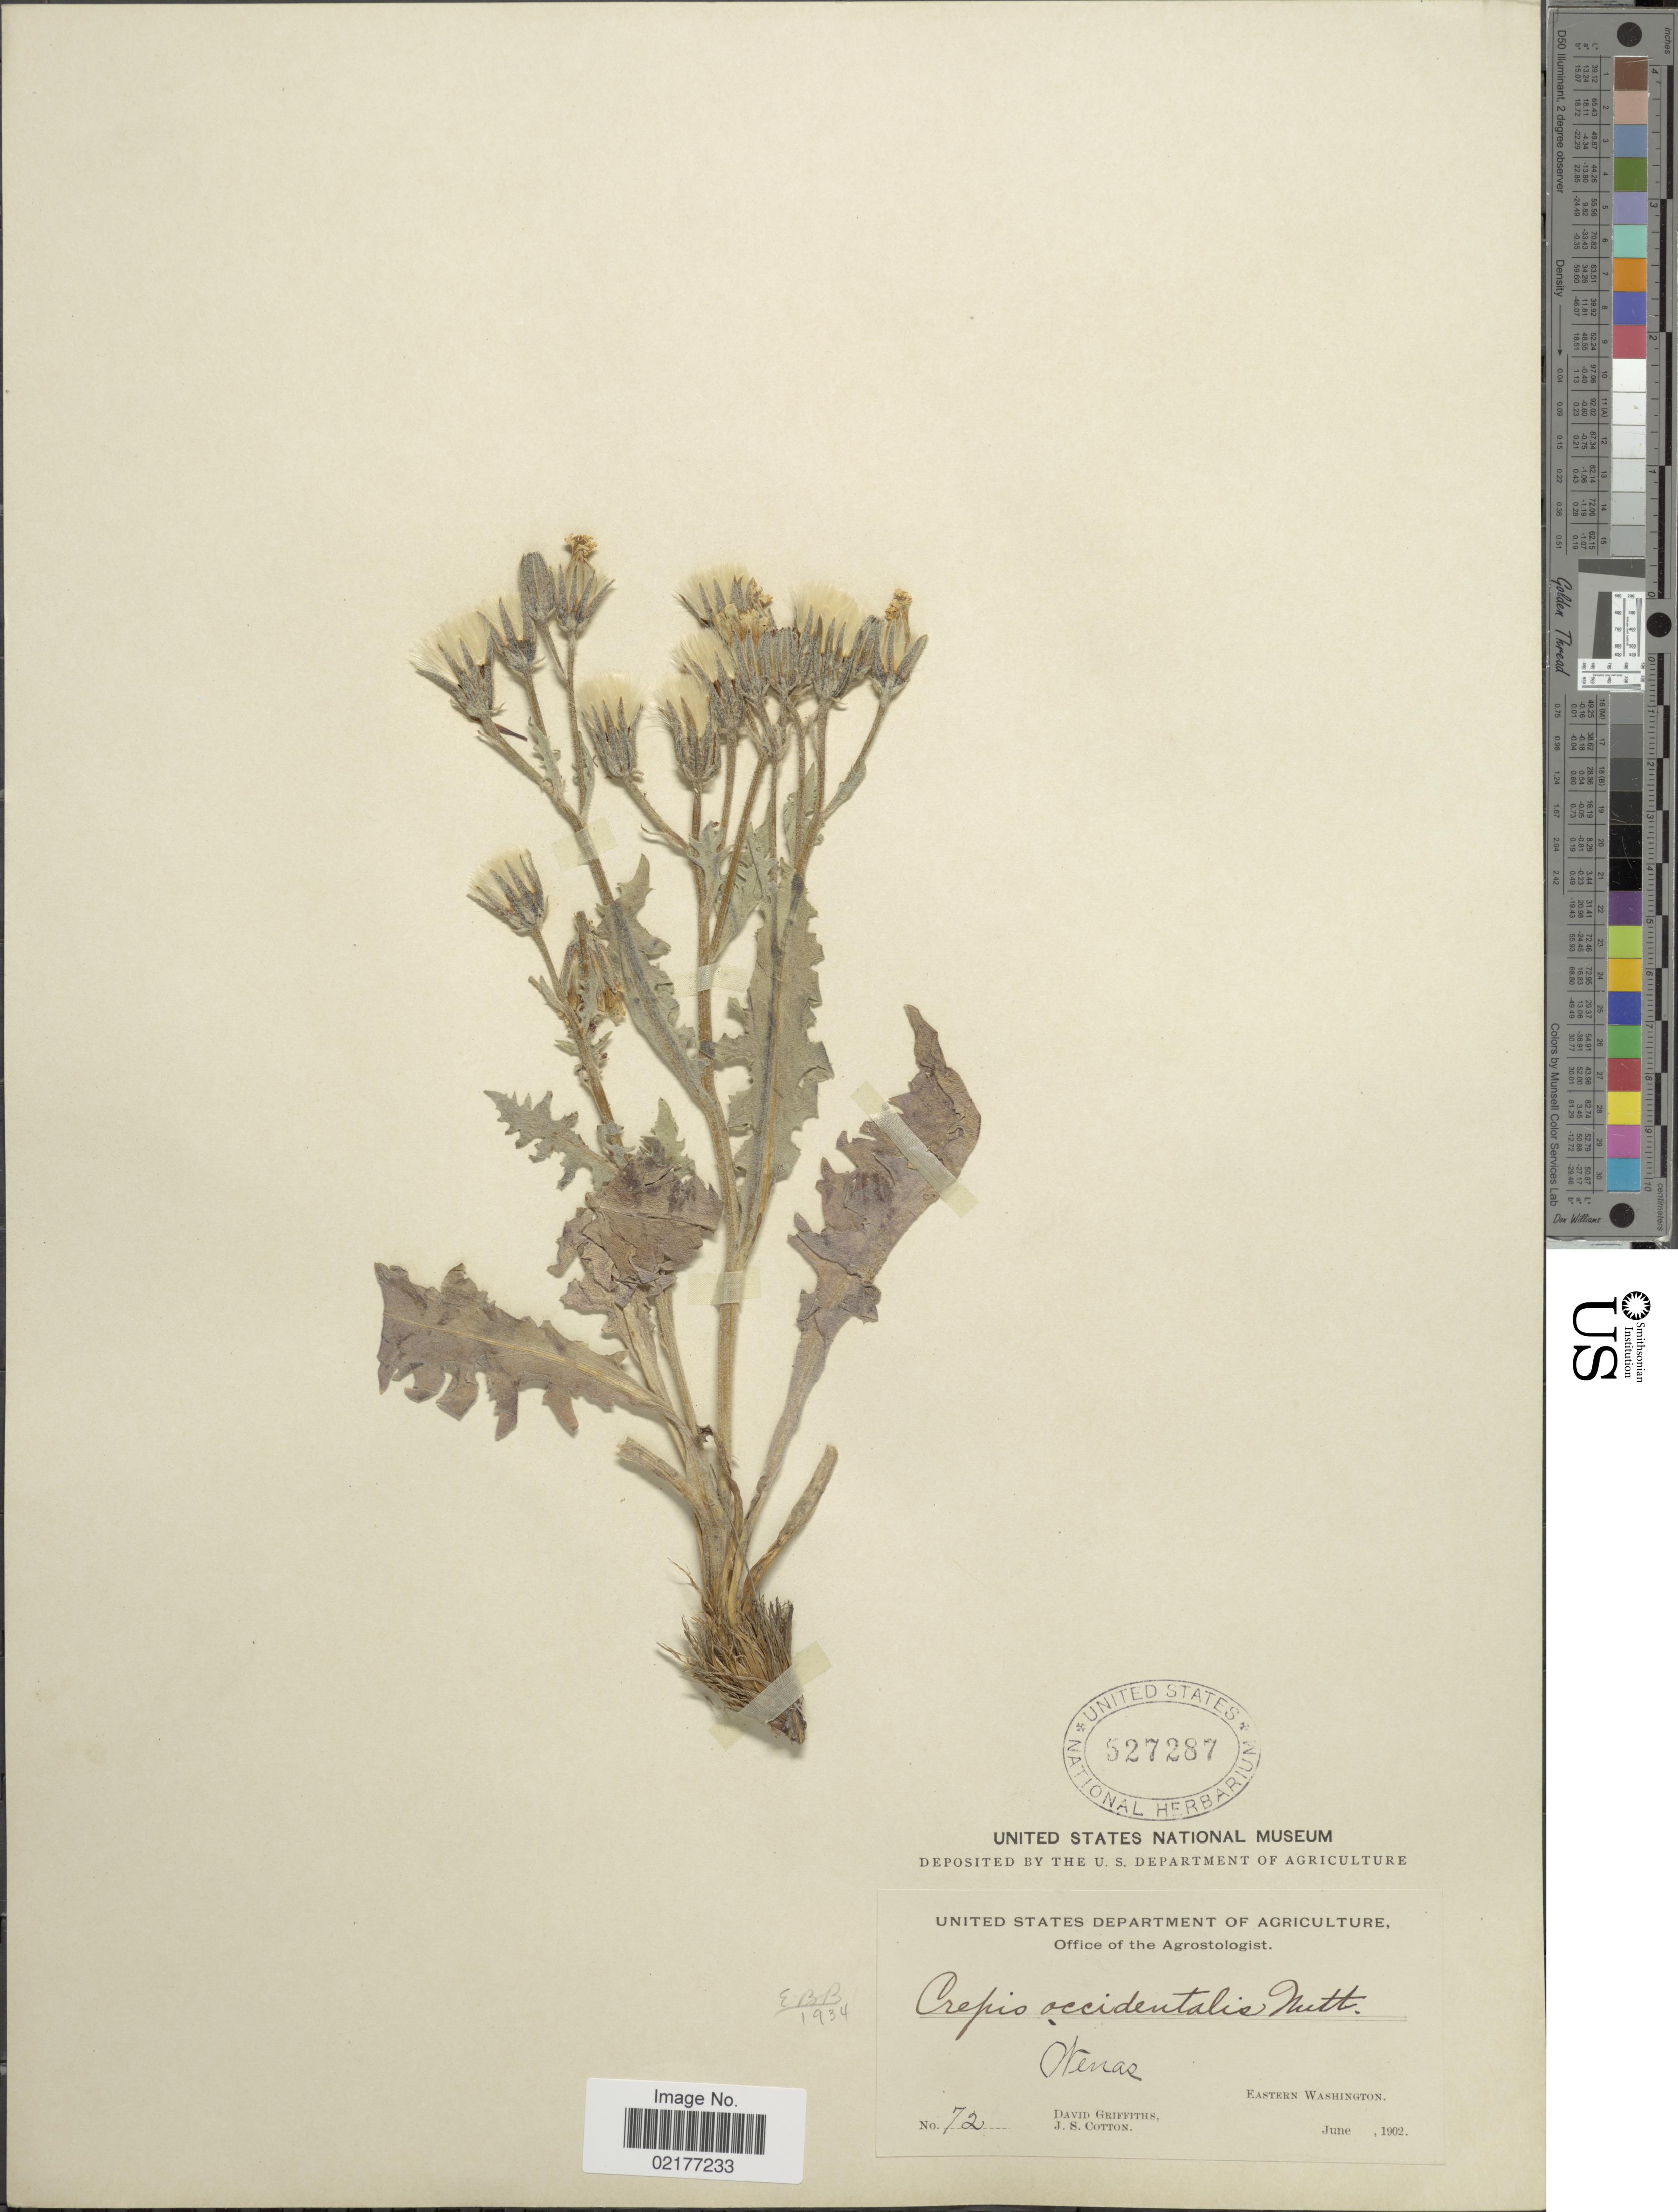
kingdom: Plantae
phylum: Tracheophyta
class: Magnoliopsida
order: Asterales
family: Asteraceae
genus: Crepis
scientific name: Crepis occidentalis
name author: Nutt.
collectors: D. Griffiths & J. S. Cotton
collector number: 72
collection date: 1902-06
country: United States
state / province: Washington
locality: Wenas, Eastern Washington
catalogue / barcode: US 527287